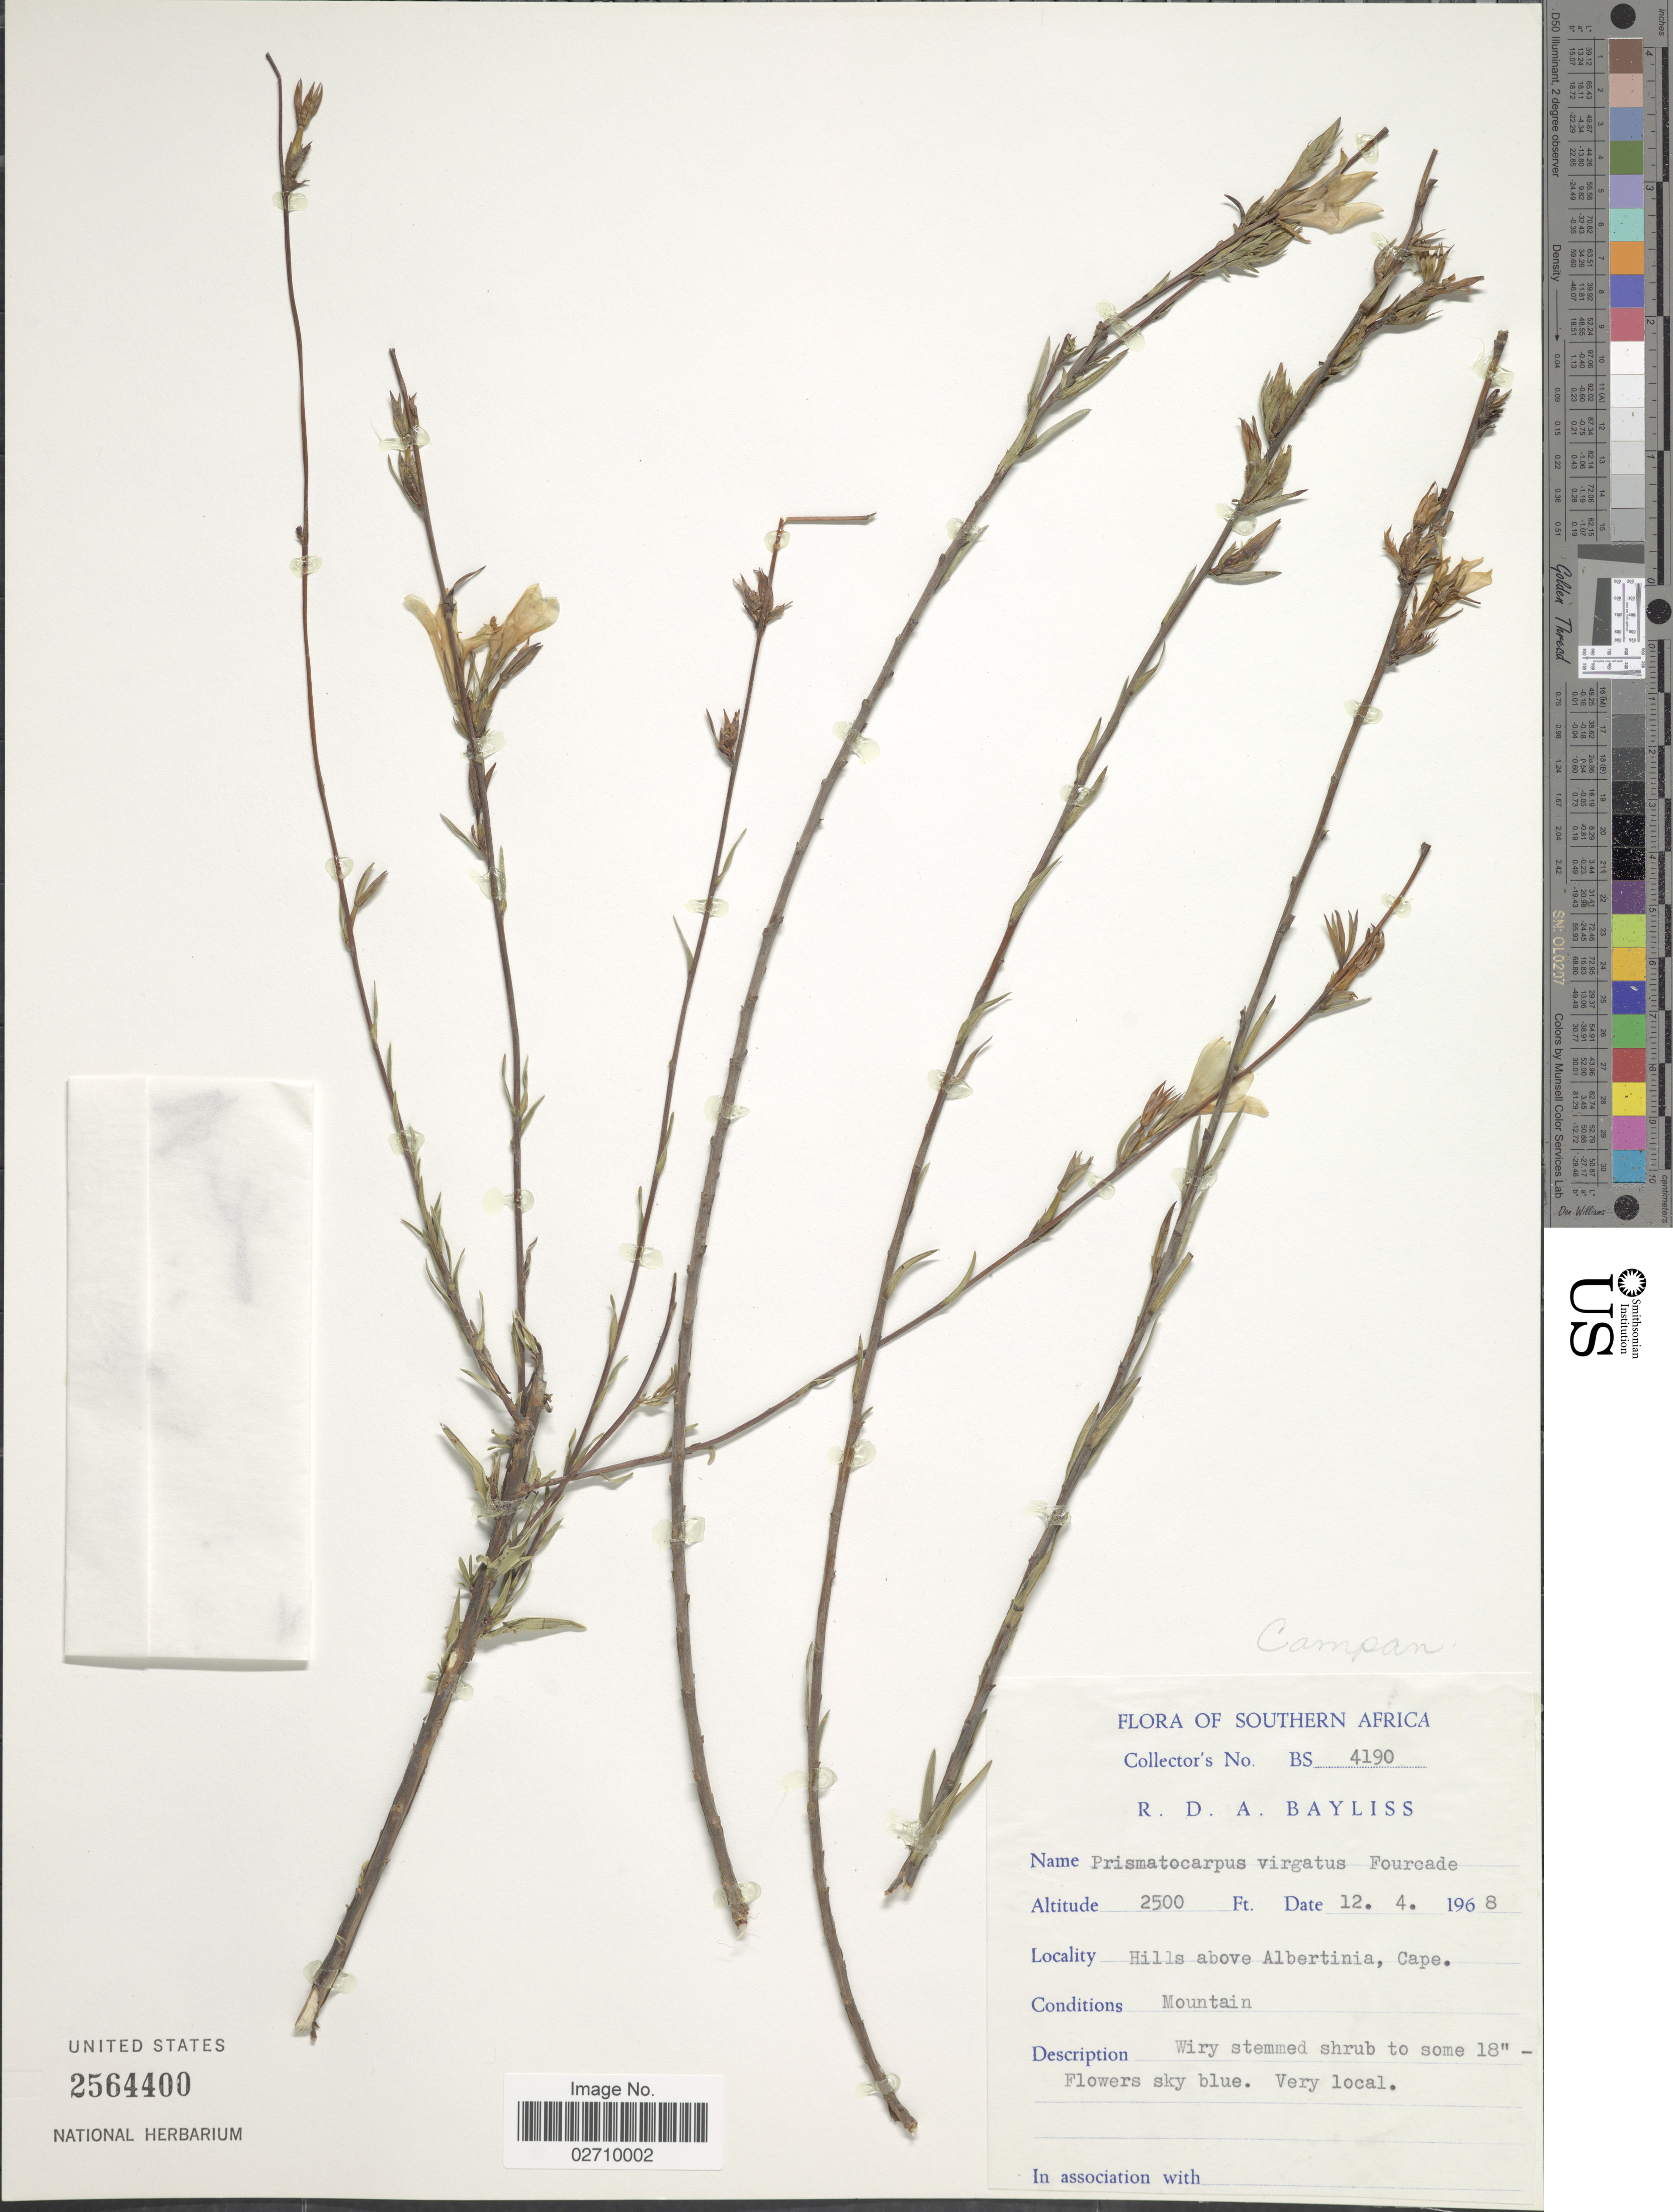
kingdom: Plantae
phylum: Tracheophyta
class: Magnoliopsida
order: Asterales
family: Campanulaceae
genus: Prismatocarpus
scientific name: Prismatocarpus virgatus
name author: Fourc.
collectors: R. Bayliss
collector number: BS 4190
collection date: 1968-04-12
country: South Africa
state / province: Western Cape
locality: Southern Africa. Hills above Albertinia, Cape. Mountain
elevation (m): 762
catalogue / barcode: US 2564400